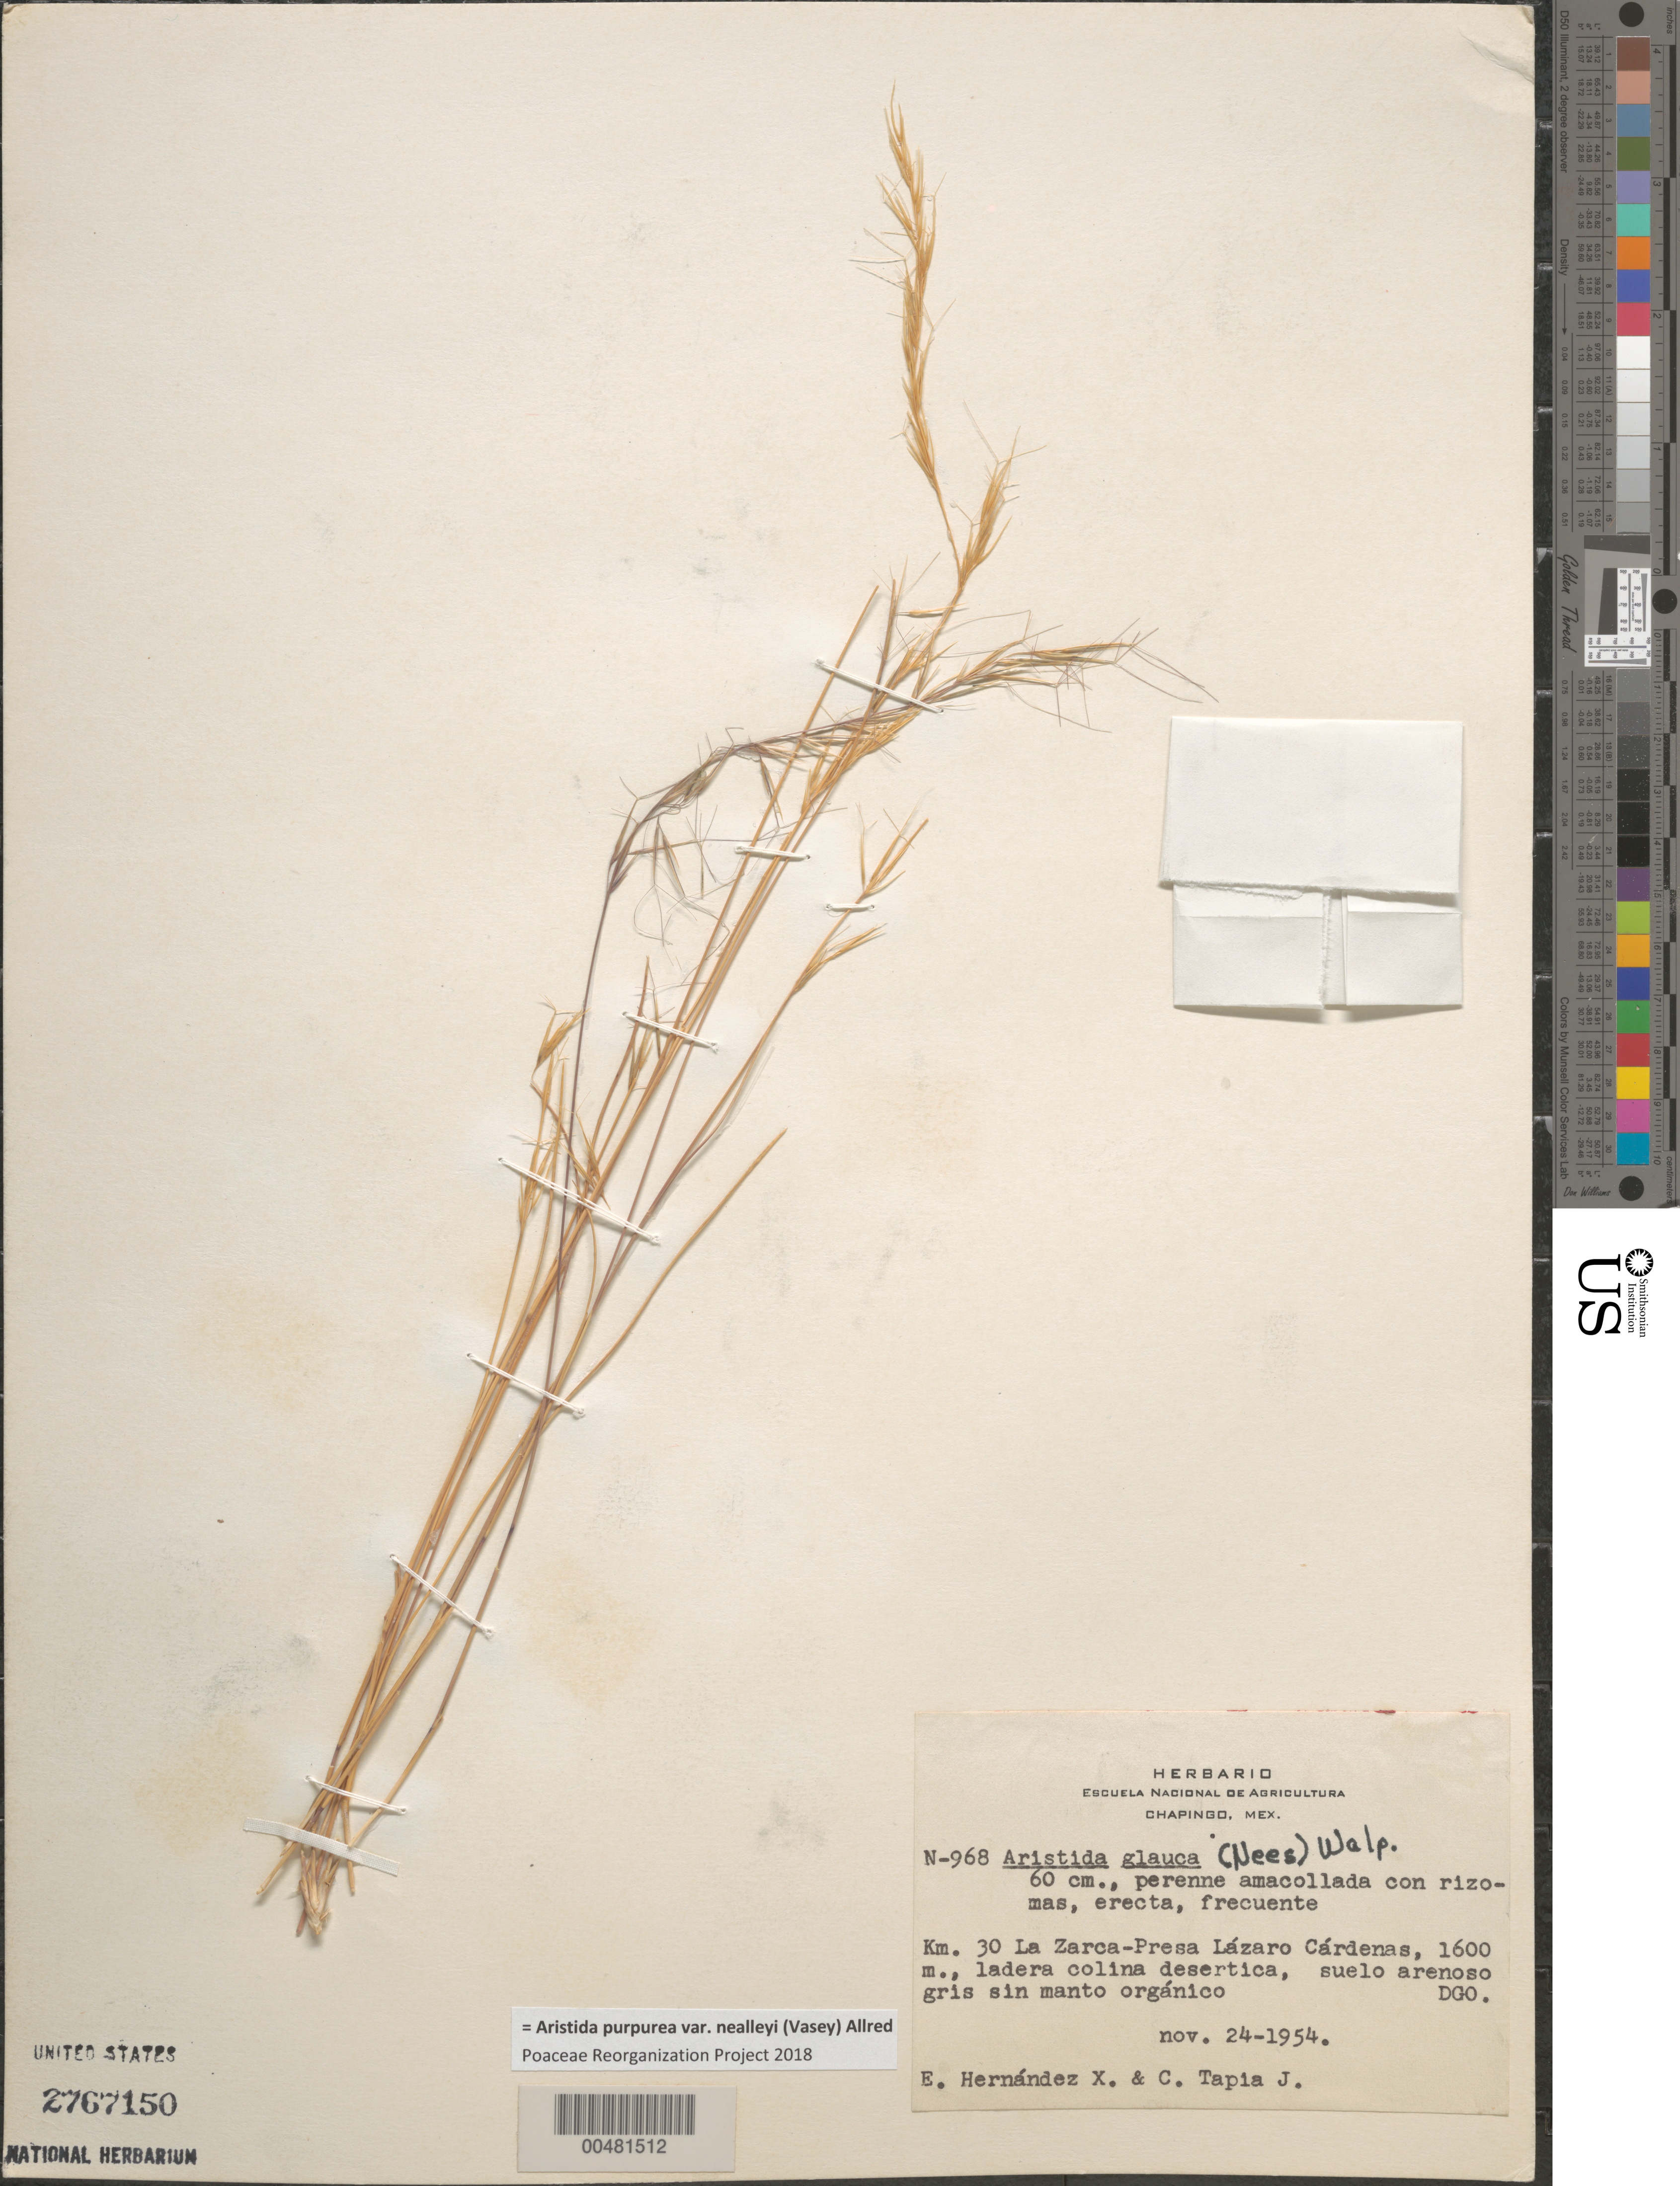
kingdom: Plantae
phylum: Tracheophyta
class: Liliopsida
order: Poales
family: Poaceae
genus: Aristida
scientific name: Aristida purpurea var. nealleyi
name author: (Vasey) Allred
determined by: Poaceae Reorganization Project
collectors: E. I. Hernández-X. & C. Tapia-J.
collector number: N-968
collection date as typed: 24 Nov 1954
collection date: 1954-11-24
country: Mexico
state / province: Durango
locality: Km 30 La Zarca-Presa Lázaro Cárdenas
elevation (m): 1600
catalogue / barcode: US 2767150